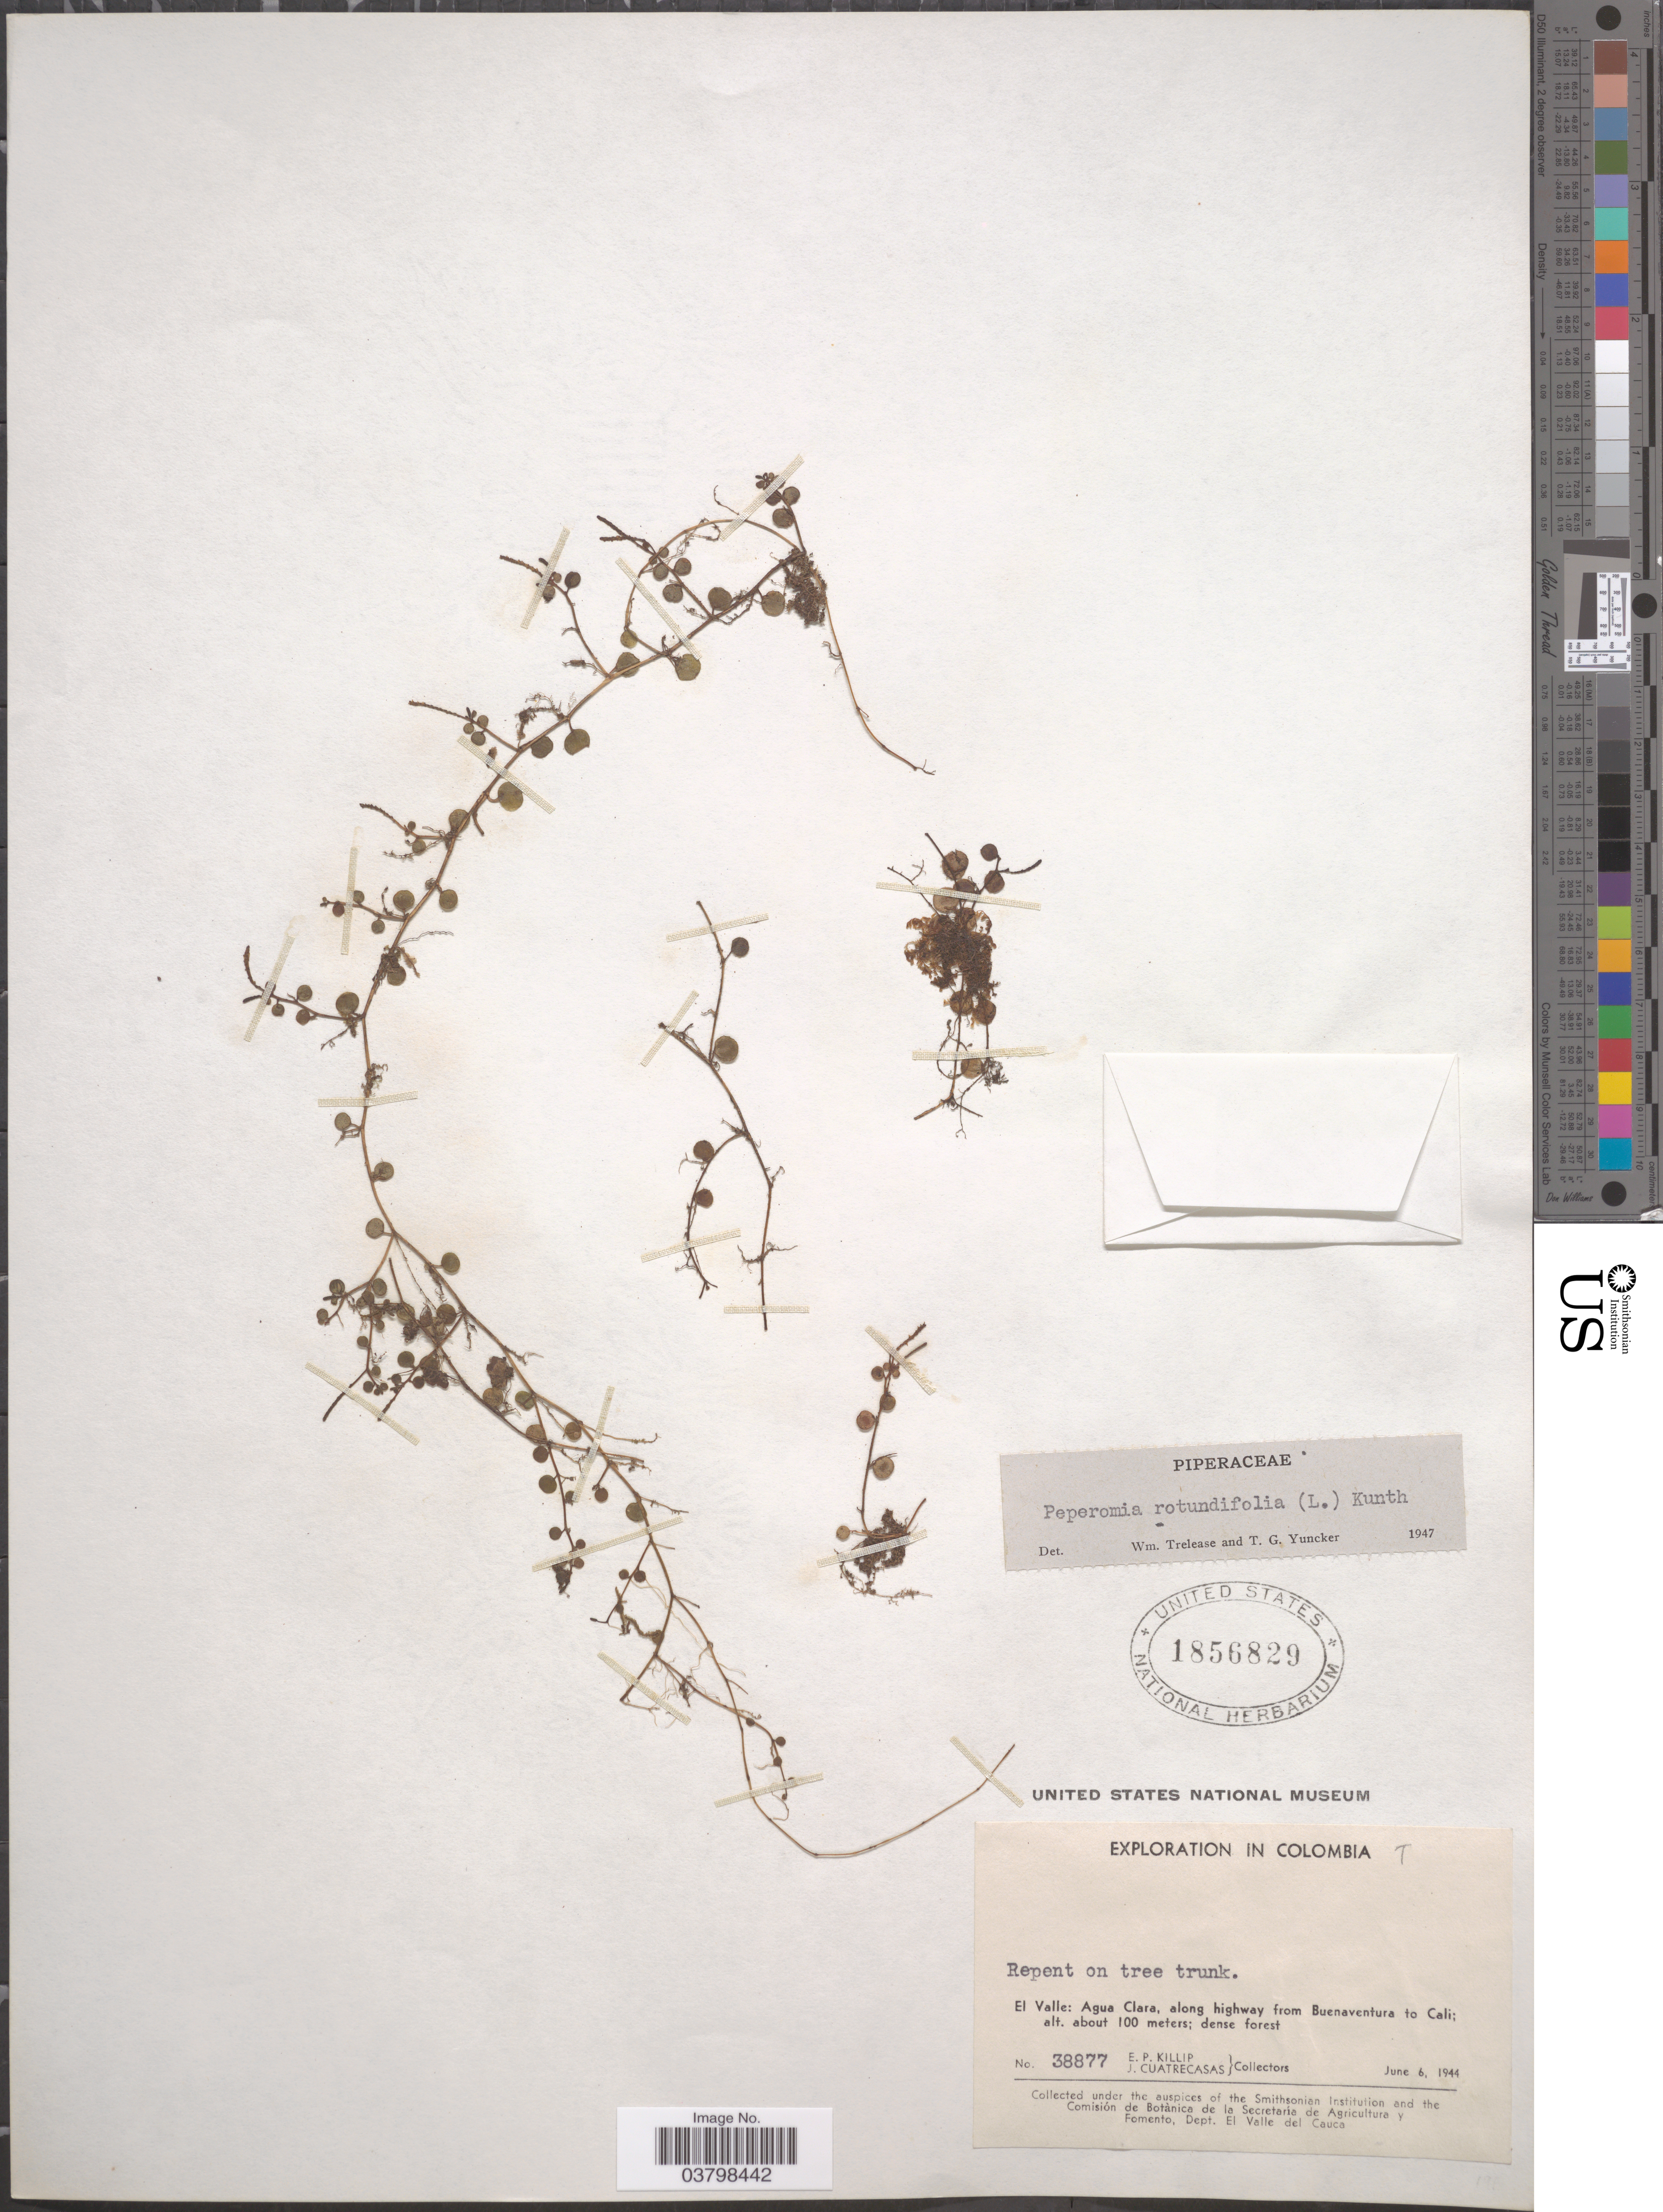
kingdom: Plantae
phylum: Tracheophyta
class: Magnoliopsida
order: Piperales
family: Piperaceae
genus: Peperomia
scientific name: Peperomia rotundifolia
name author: (L.) Kunth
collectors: E. P. Killip & J. Cuatrecasas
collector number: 38877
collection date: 1944-06-06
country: Colombia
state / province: Valle del Cauca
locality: El Valle: Agua Clara, along highway from Buenaventura to Cali.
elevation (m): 100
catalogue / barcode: US 1856829